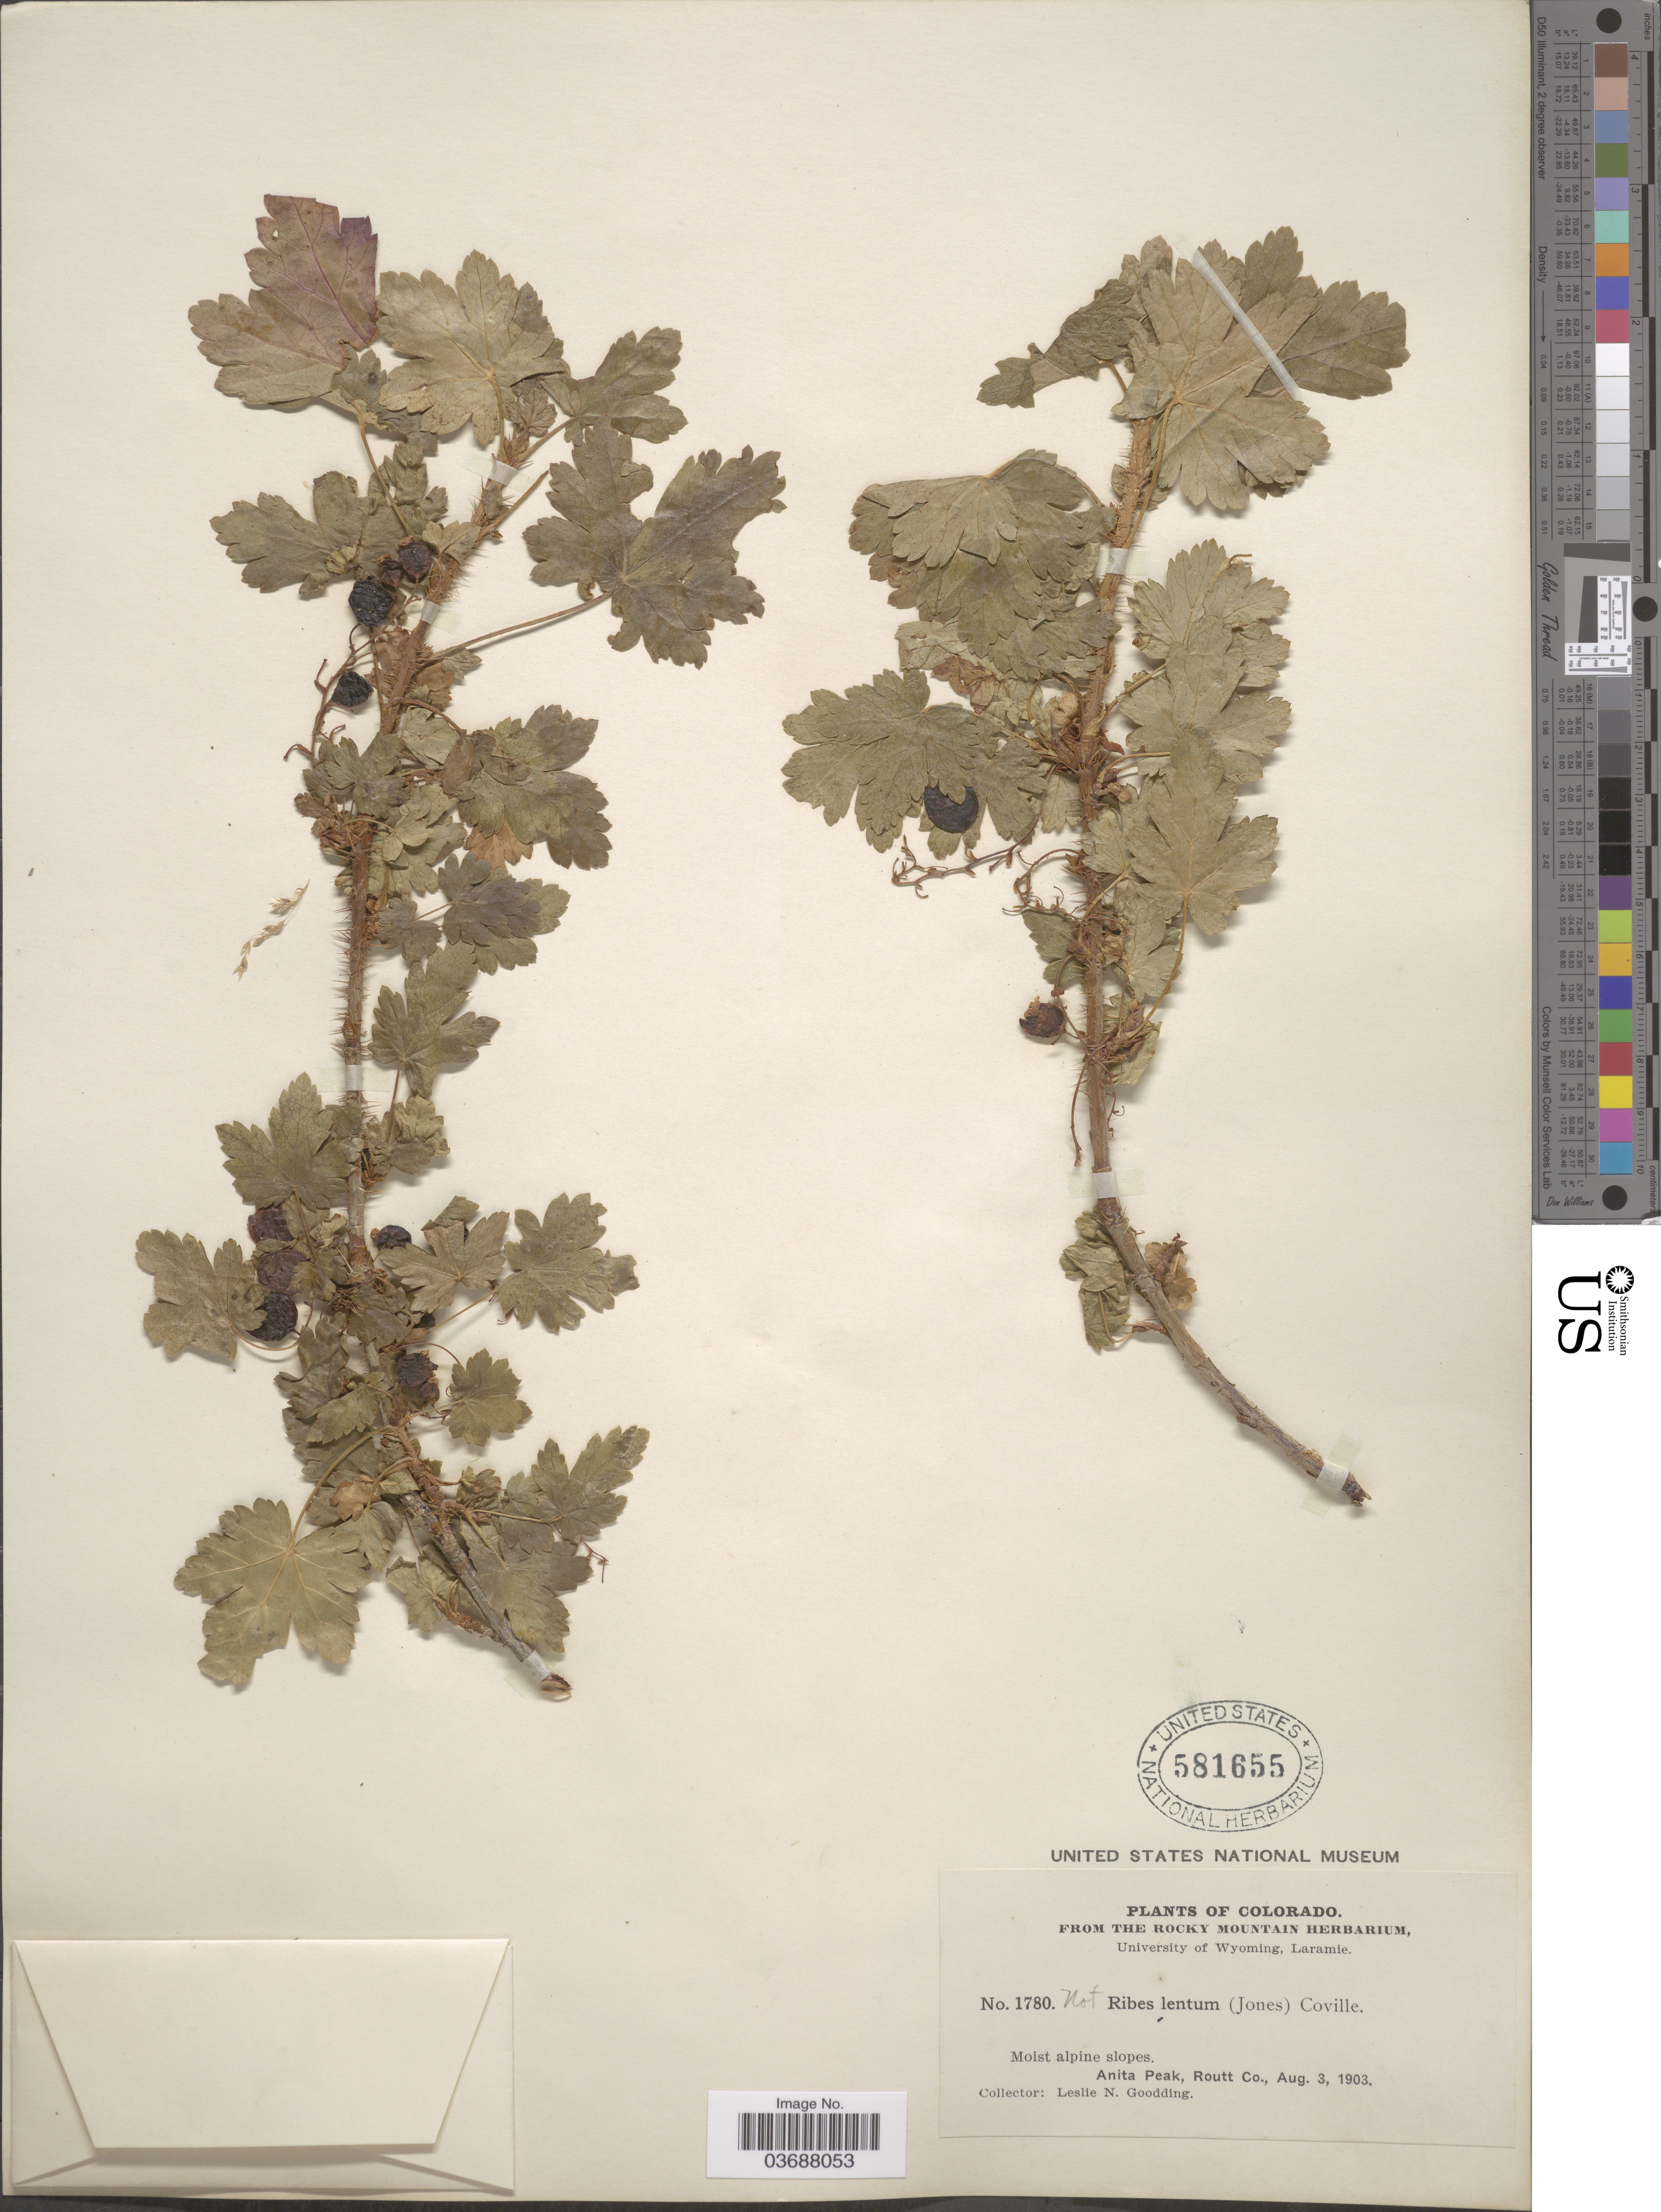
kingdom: Plantae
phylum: Tracheophyta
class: Magnoliopsida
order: Saxifragales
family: Grossulariaceae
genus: Ribes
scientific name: Ribes lacustre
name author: (Pers.) Poir.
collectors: L. N. Goodding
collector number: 1780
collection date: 1903-08-03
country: United States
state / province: Colorado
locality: Anita Peak, Routt Co.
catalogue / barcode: US 581655